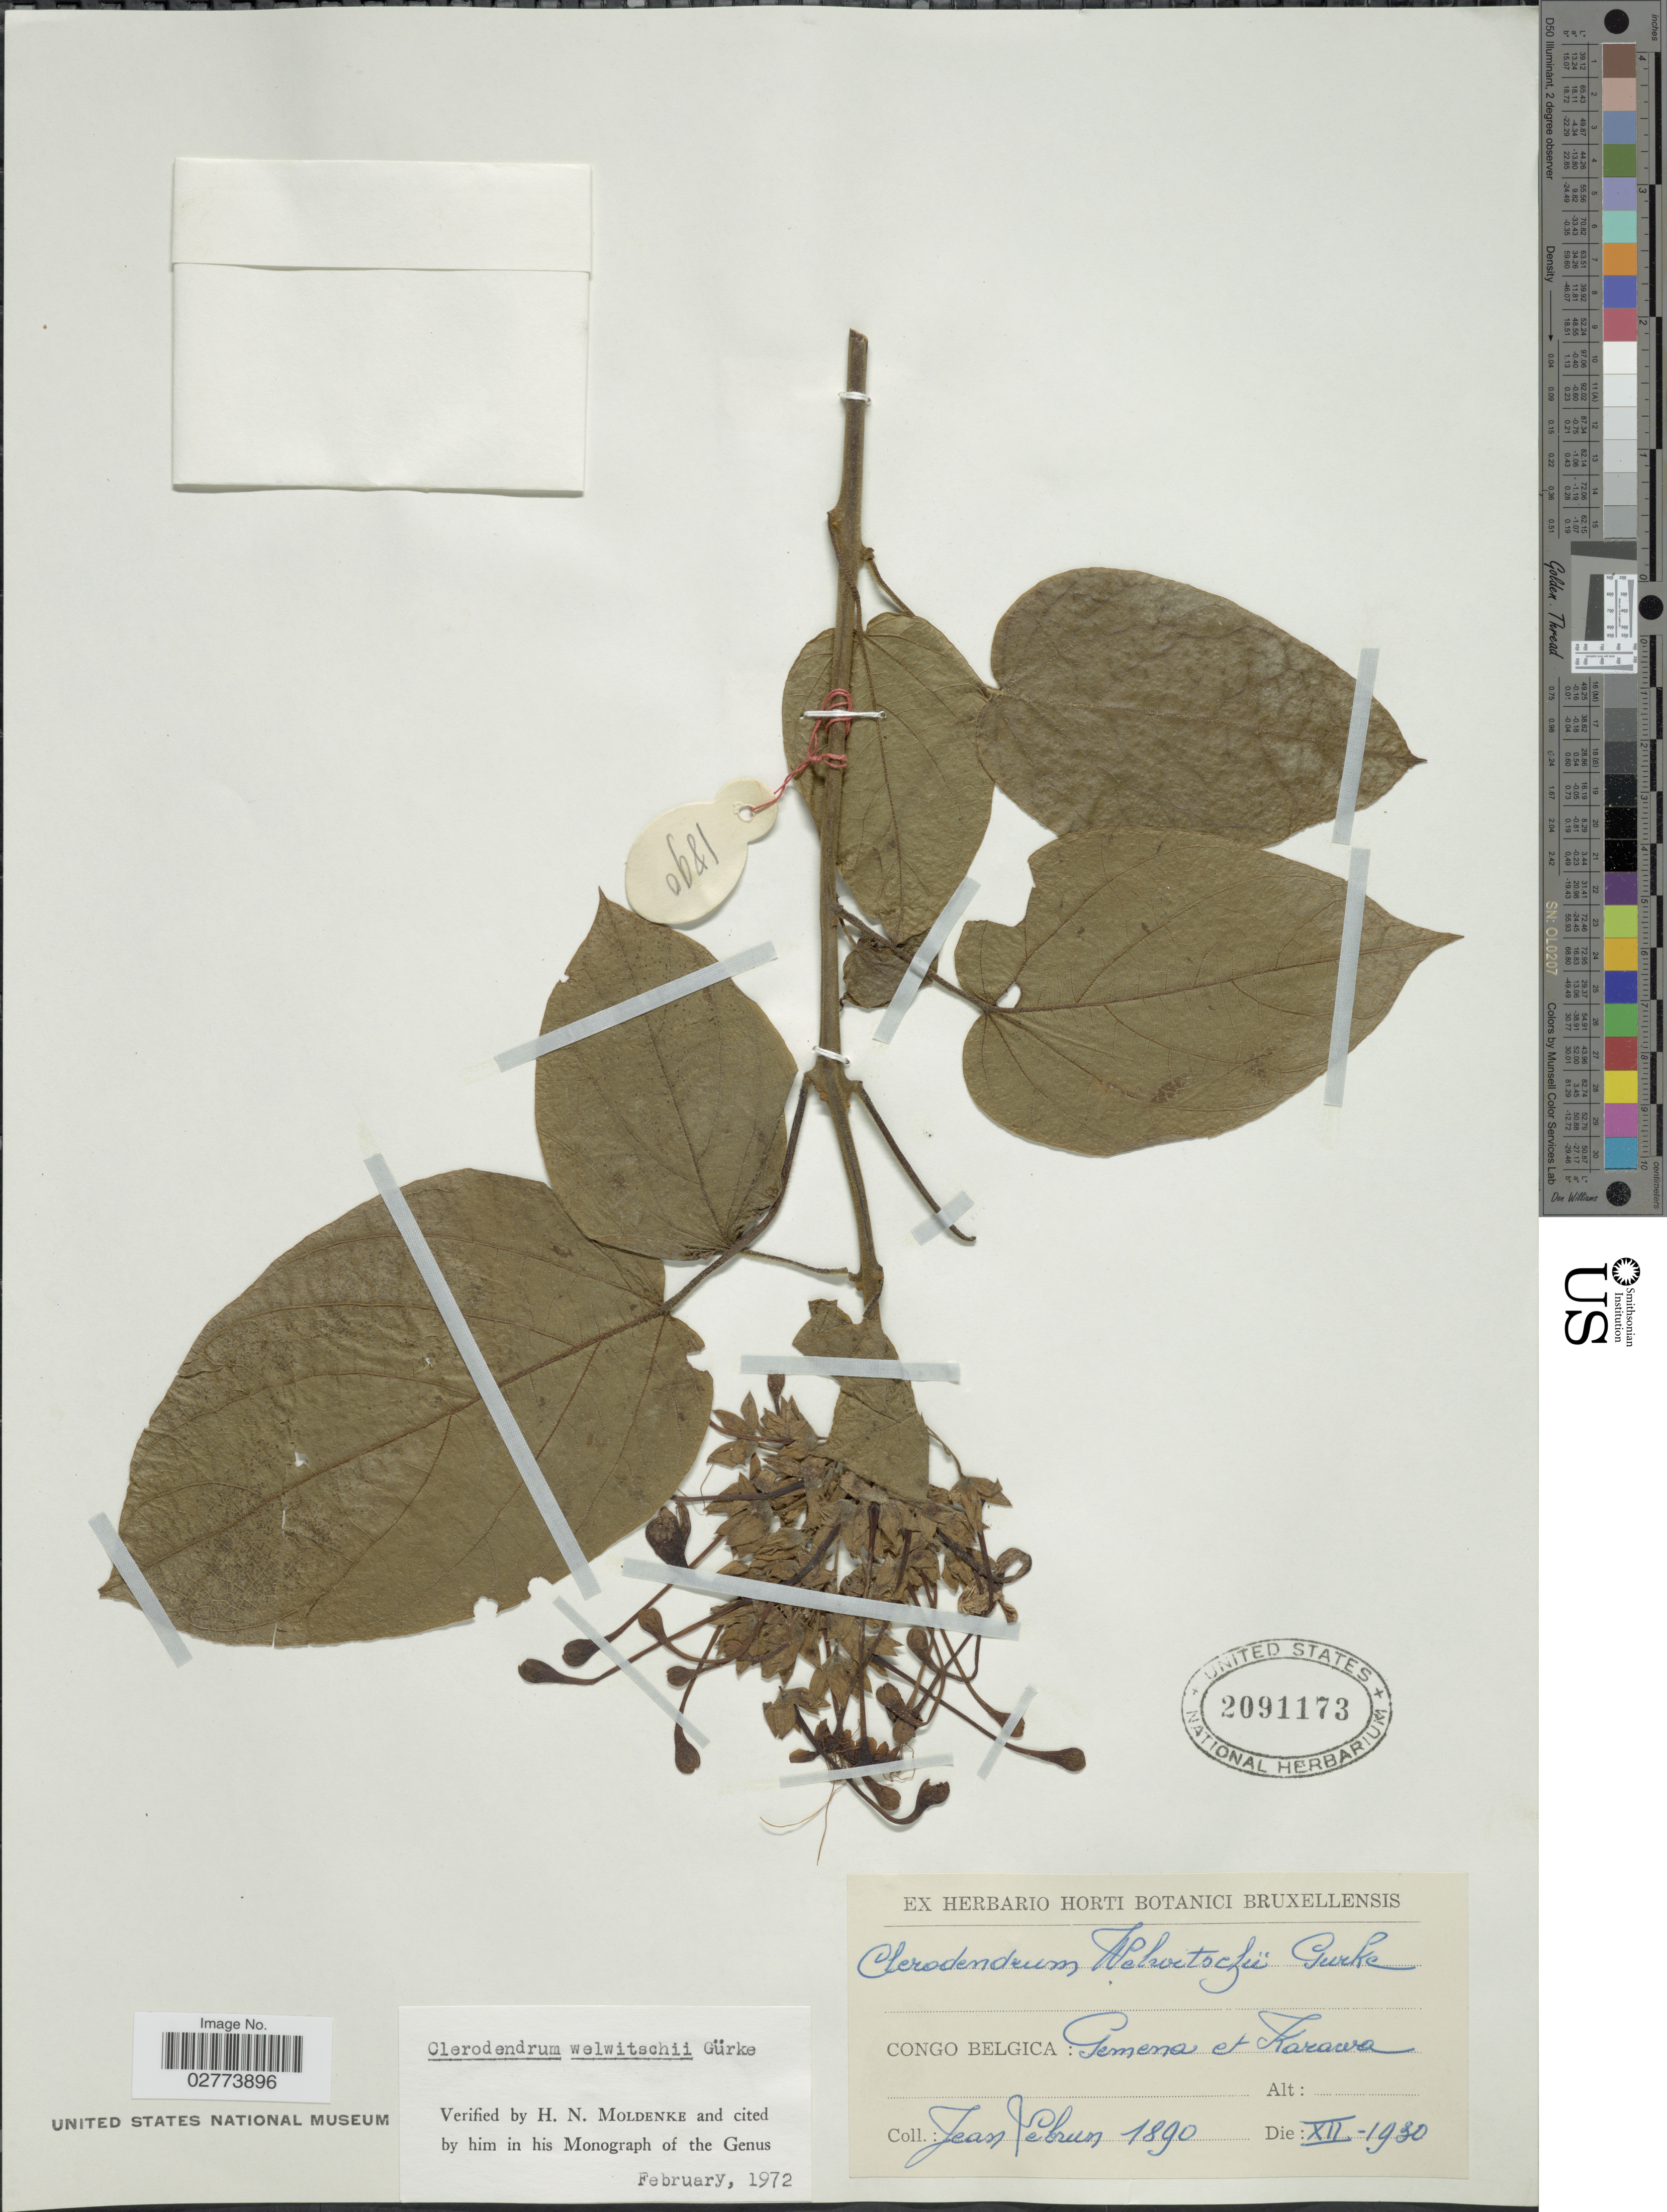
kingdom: Plantae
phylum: Tracheophyta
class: Magnoliopsida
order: Lamiales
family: Lamiaceae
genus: Clerodendrum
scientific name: Clerodendrum welwitschii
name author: Gürke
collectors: J. A. Lebrun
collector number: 1890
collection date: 1930-12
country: Congo, Democratic Republic of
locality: Gemena et Karawa.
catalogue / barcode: US 2091173